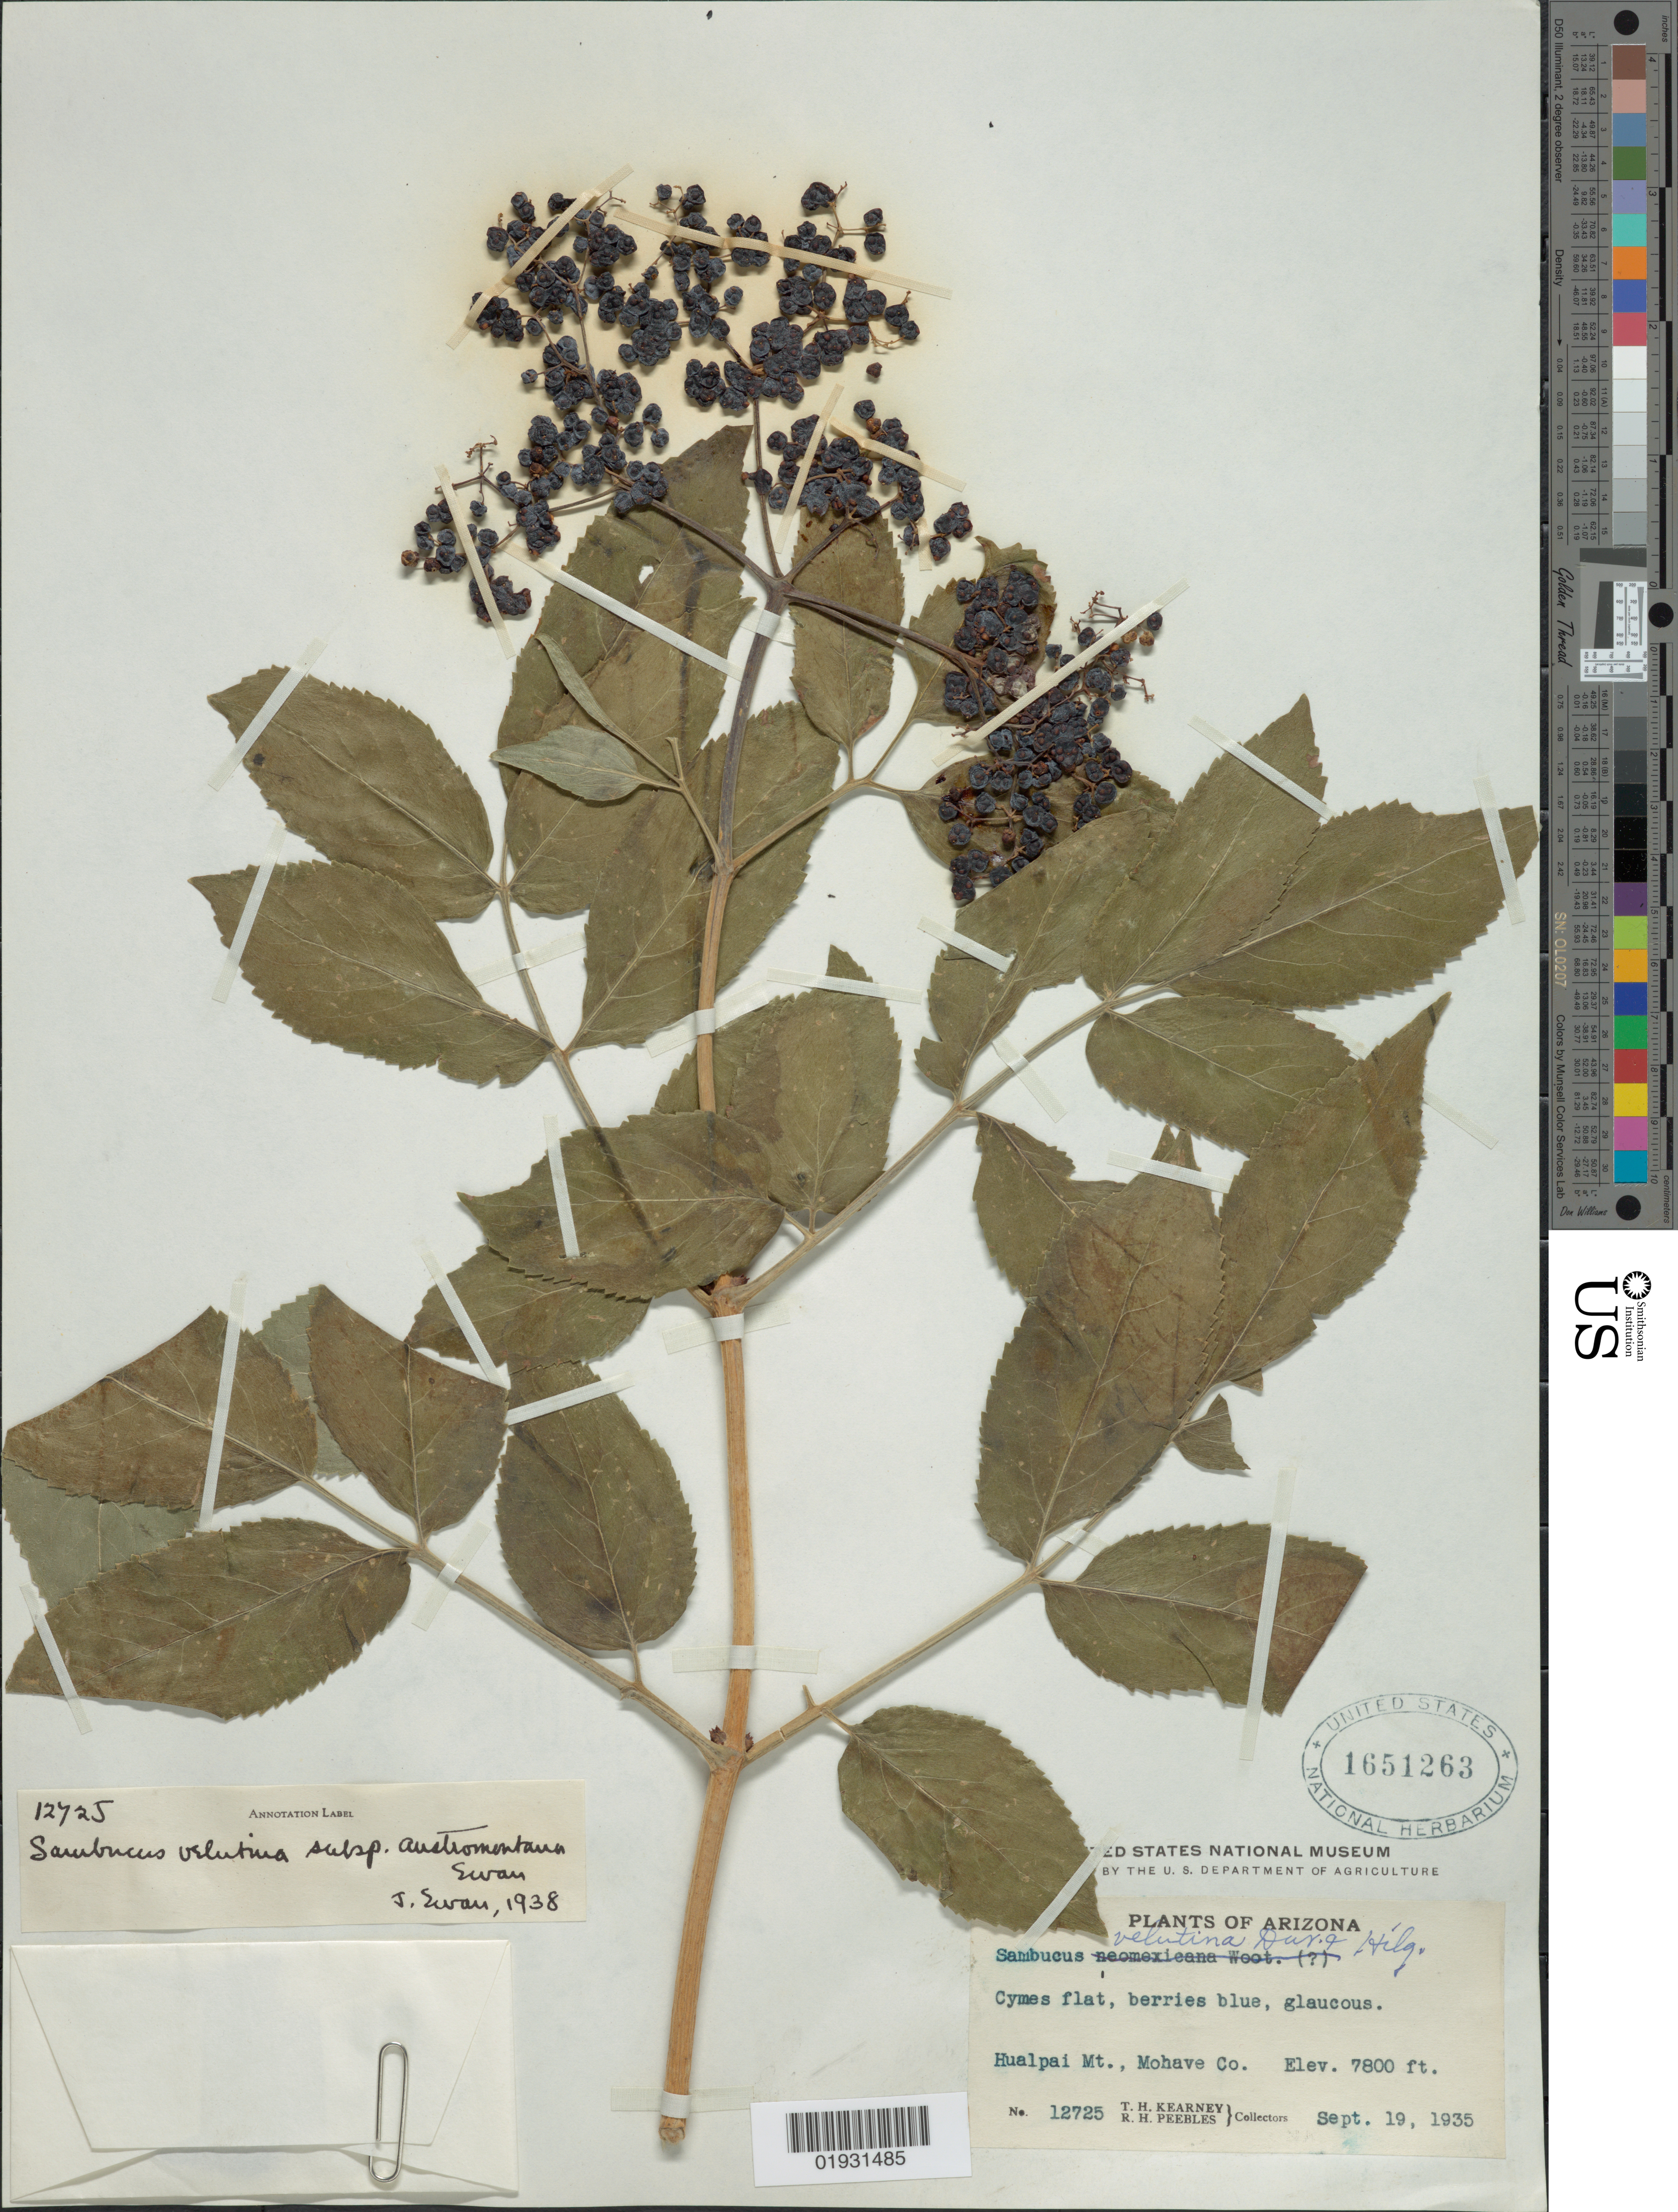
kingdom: Plantae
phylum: Tracheophyta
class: Magnoliopsida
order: Dipsacales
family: Viburnaceae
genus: Sambucus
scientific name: Sambucus velutina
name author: Durand & Hilg.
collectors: T. H. Kearney & R. H. Peebles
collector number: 12725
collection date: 1935-09-19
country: United States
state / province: Arizona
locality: Hualpai Mt., Mohave Co.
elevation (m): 2377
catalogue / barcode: US 1651263